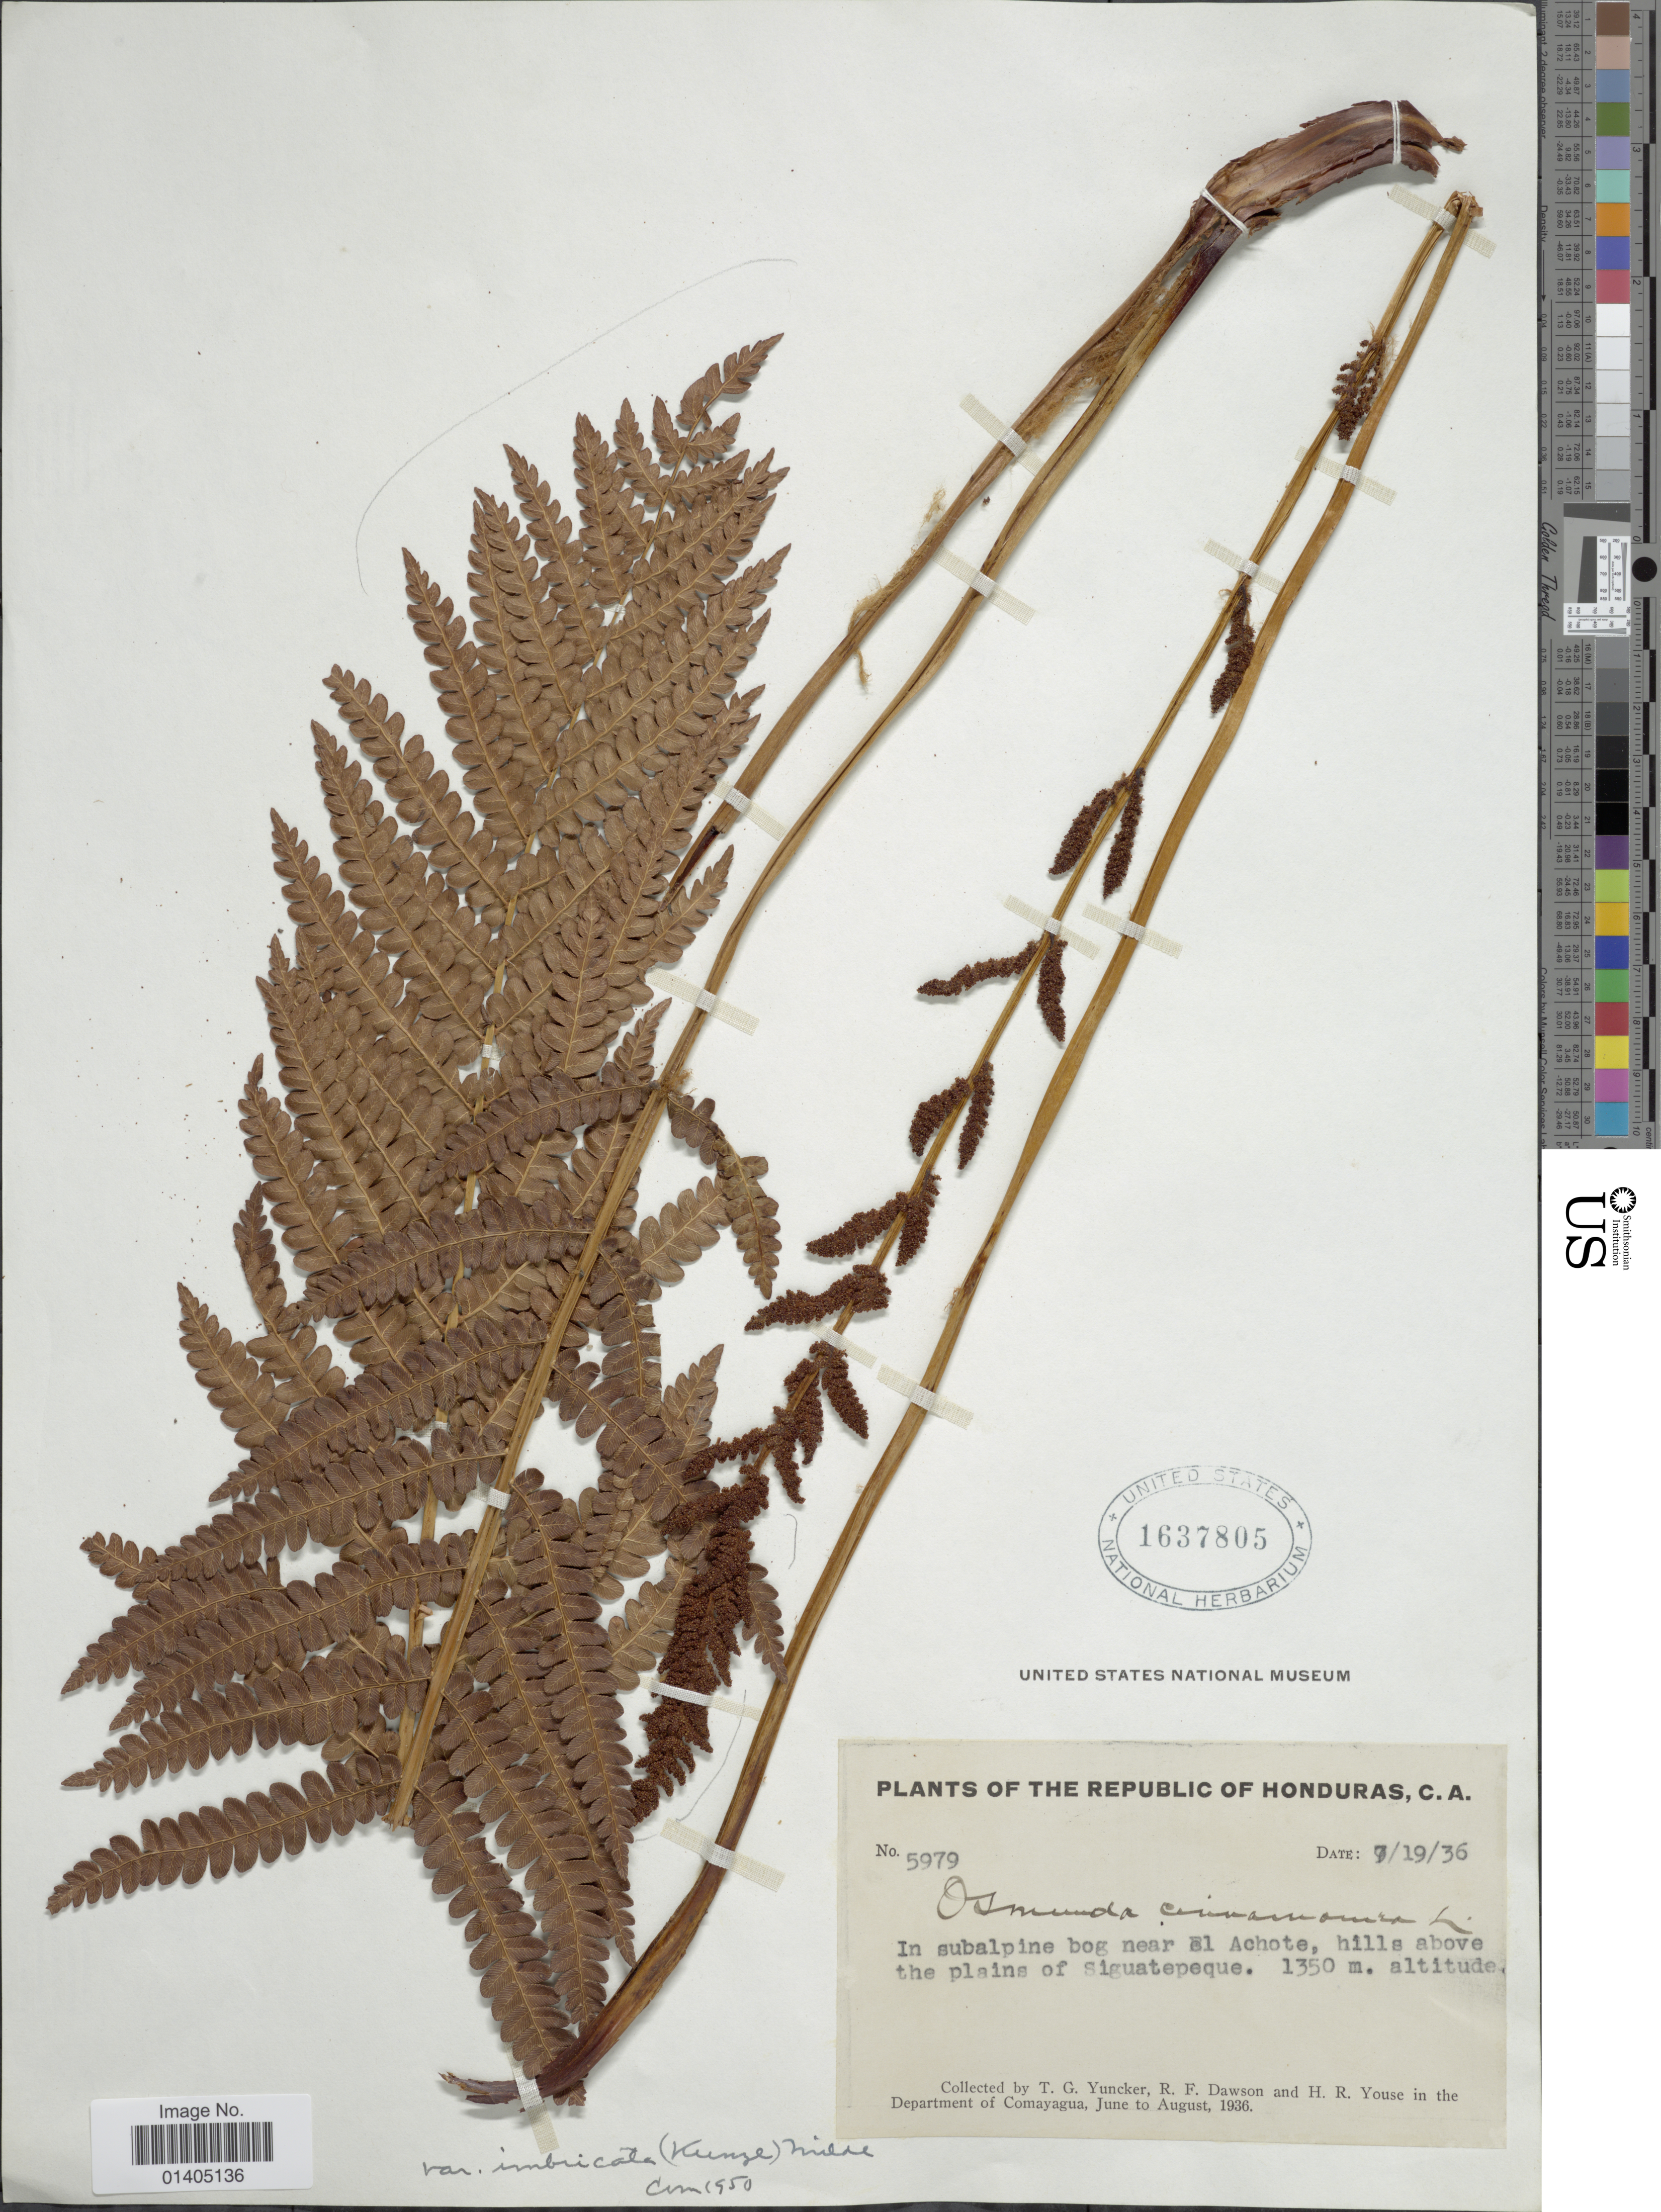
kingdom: Plantae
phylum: Tracheophyta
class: Polypodiopsida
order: Osmundales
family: Osmundaceae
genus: Osmundastrum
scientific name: Osmundastrum cinnamomeum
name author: (L.) C. Presl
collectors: T. G. Yuncker, R. F. Dawson & H. Youse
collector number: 5979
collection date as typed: Transcribed d/m/y: 19/7/36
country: Honduras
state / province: Comayagua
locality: The Repuvlic of Honduras, C.A. In subalpine bog near El Achote, hills above the plains of Siguatepeque, in the Department of Comayagua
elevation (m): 1350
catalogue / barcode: US 1637805